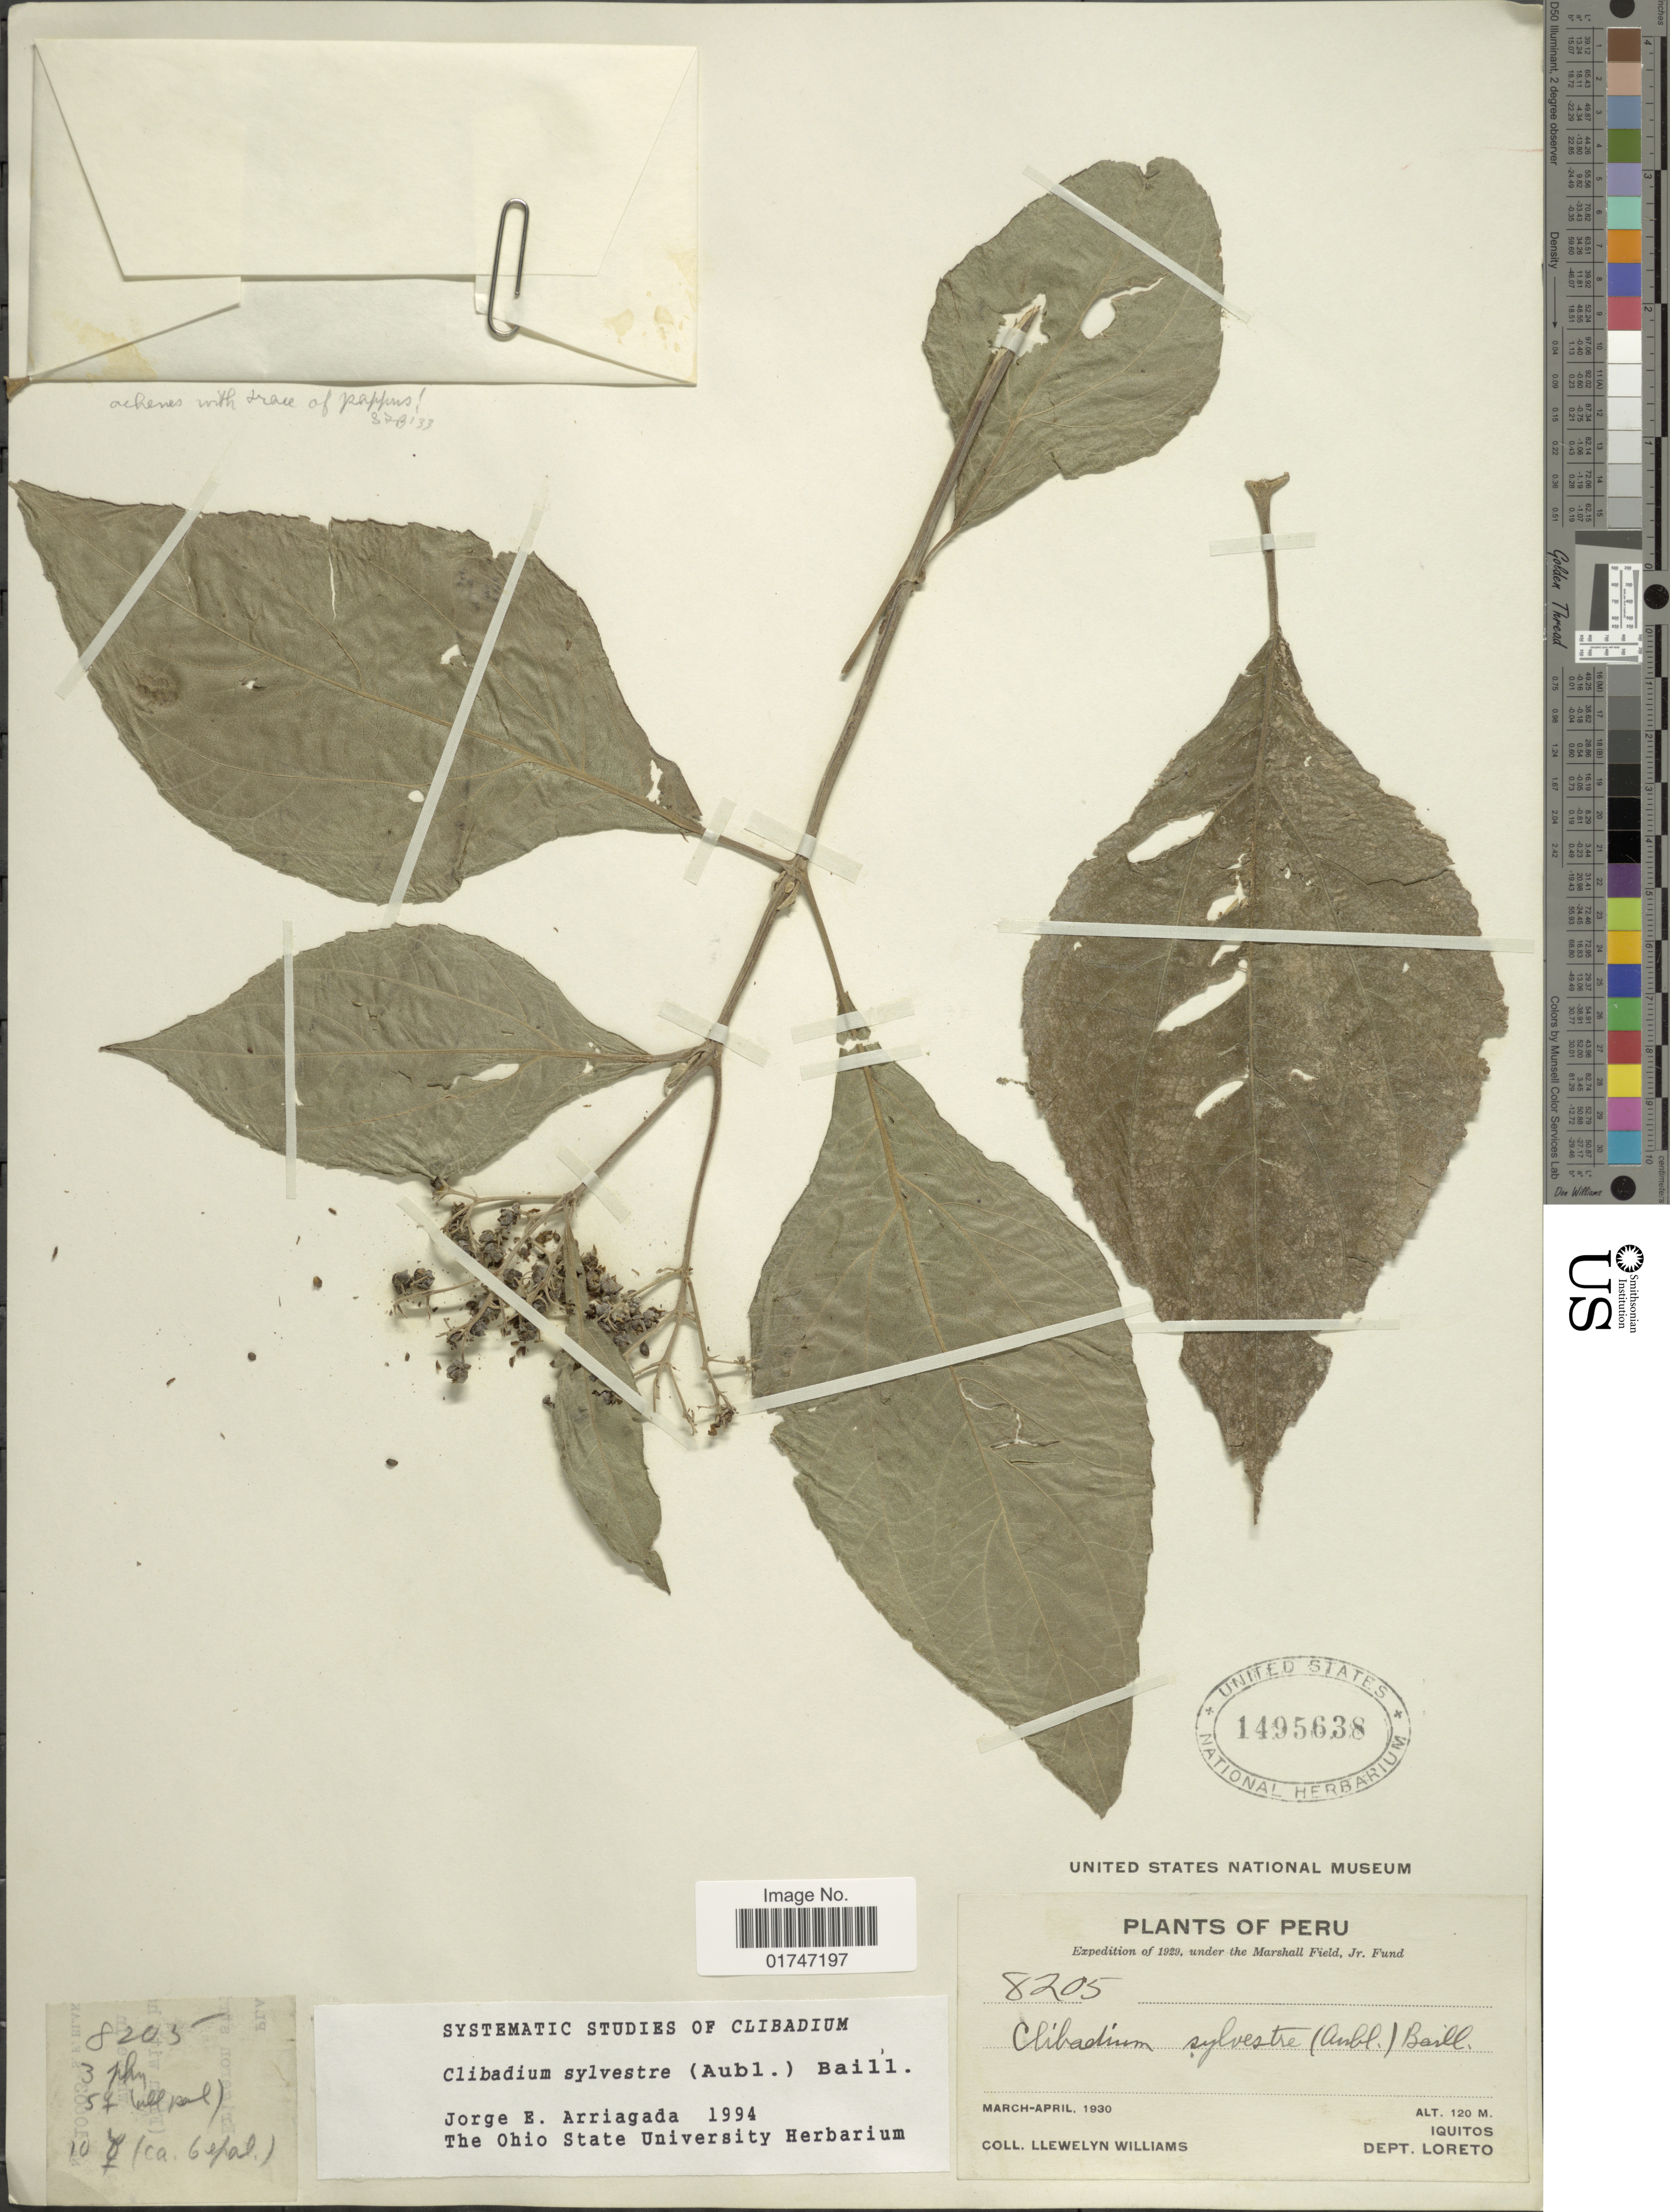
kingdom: Plantae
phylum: Tracheophyta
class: Magnoliopsida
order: Asterales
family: Asteraceae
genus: Clibadium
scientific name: Clibadium sylvestre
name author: (Aubl.) Baill.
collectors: Ll. Williams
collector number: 8205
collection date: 1930-03/1930-04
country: Peru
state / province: Loreto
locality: Iquitos. Dept. Loreto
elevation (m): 120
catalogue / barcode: US 1495638